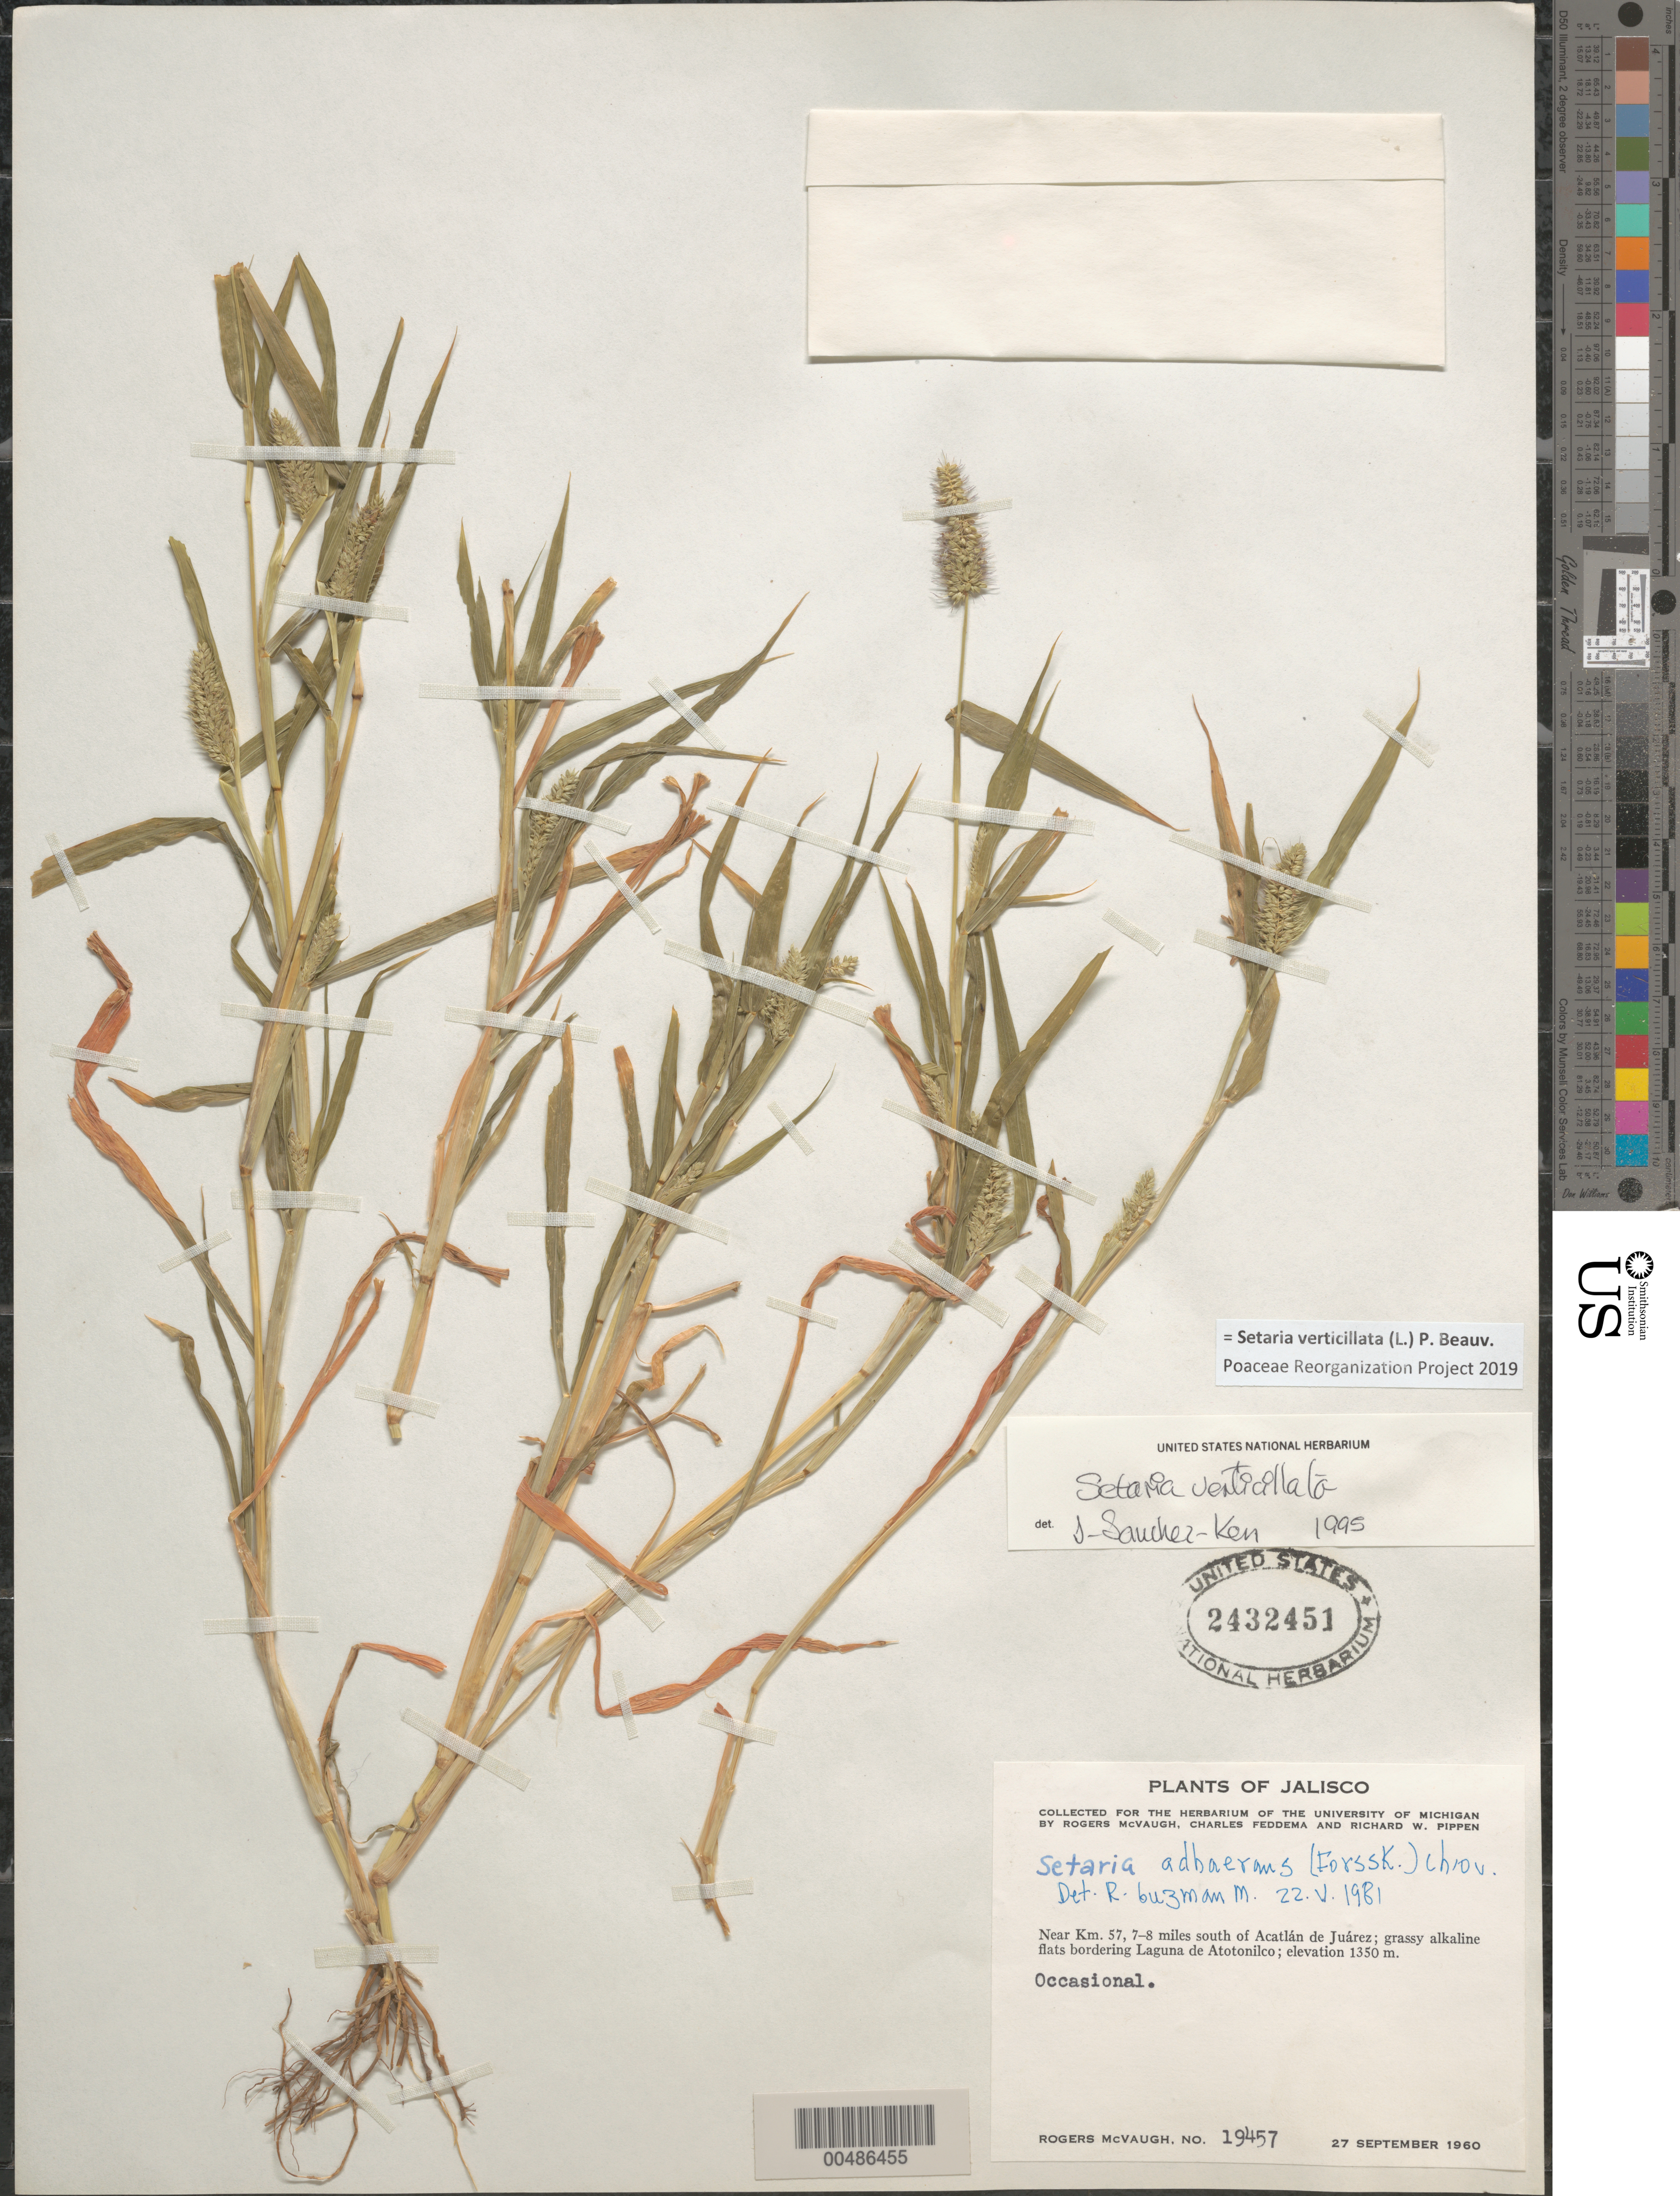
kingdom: Plantae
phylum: Tracheophyta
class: Liliopsida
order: Poales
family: Poaceae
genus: Setaria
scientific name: Setaria verticillata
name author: (L.) P. Beauv.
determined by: Sánchez-Ken, J. G.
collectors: R. McVaugh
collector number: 19457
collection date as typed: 27 Sep 1960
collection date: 1960-09-27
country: Mexico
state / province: Jalisco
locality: Near Km 57, 7-8 mi S of Acatlán de Juárez, bordering Laguna de Atotonilco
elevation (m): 1350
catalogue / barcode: US 2432451